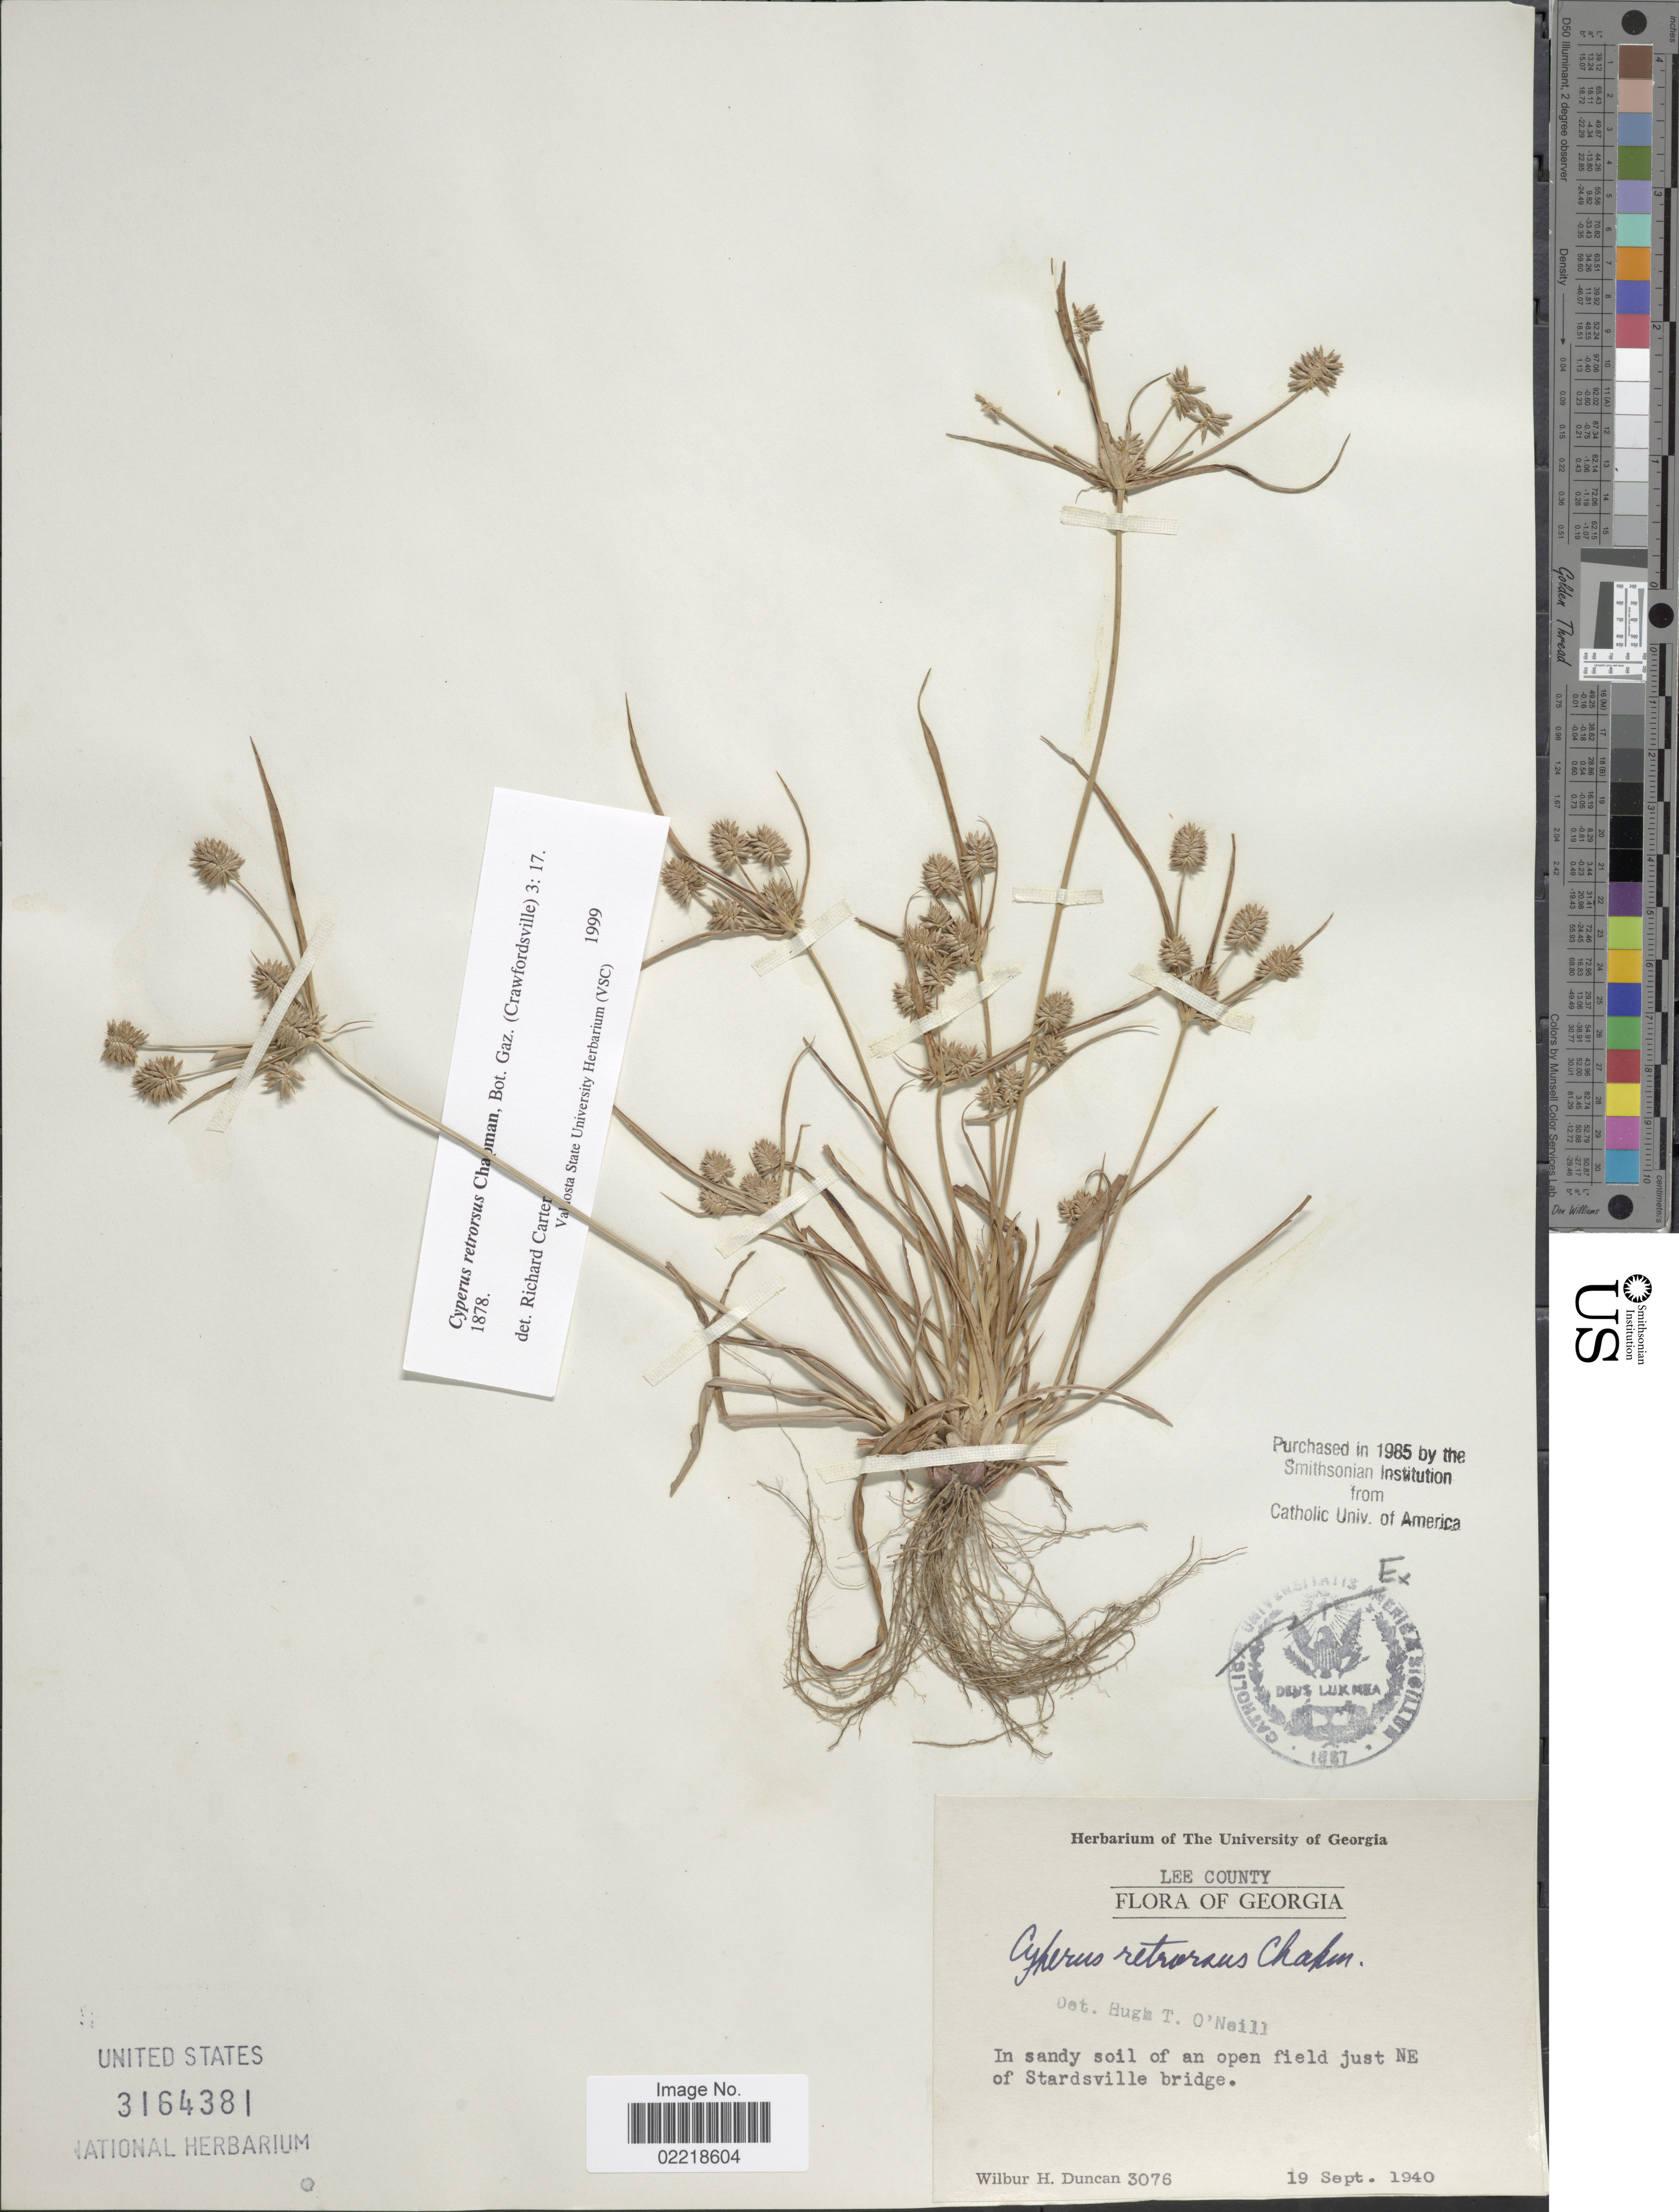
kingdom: Plantae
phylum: Tracheophyta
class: Liliopsida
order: Poales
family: Cyperaceae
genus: Cyperus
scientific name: Cyperus retrorsus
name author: Chapm.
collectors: W. H. Duncan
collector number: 3076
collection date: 1940-09-19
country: United States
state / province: Georgia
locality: Lee County, in sandy soil of an open field just NE of Stardsville bridge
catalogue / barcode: US 3164381